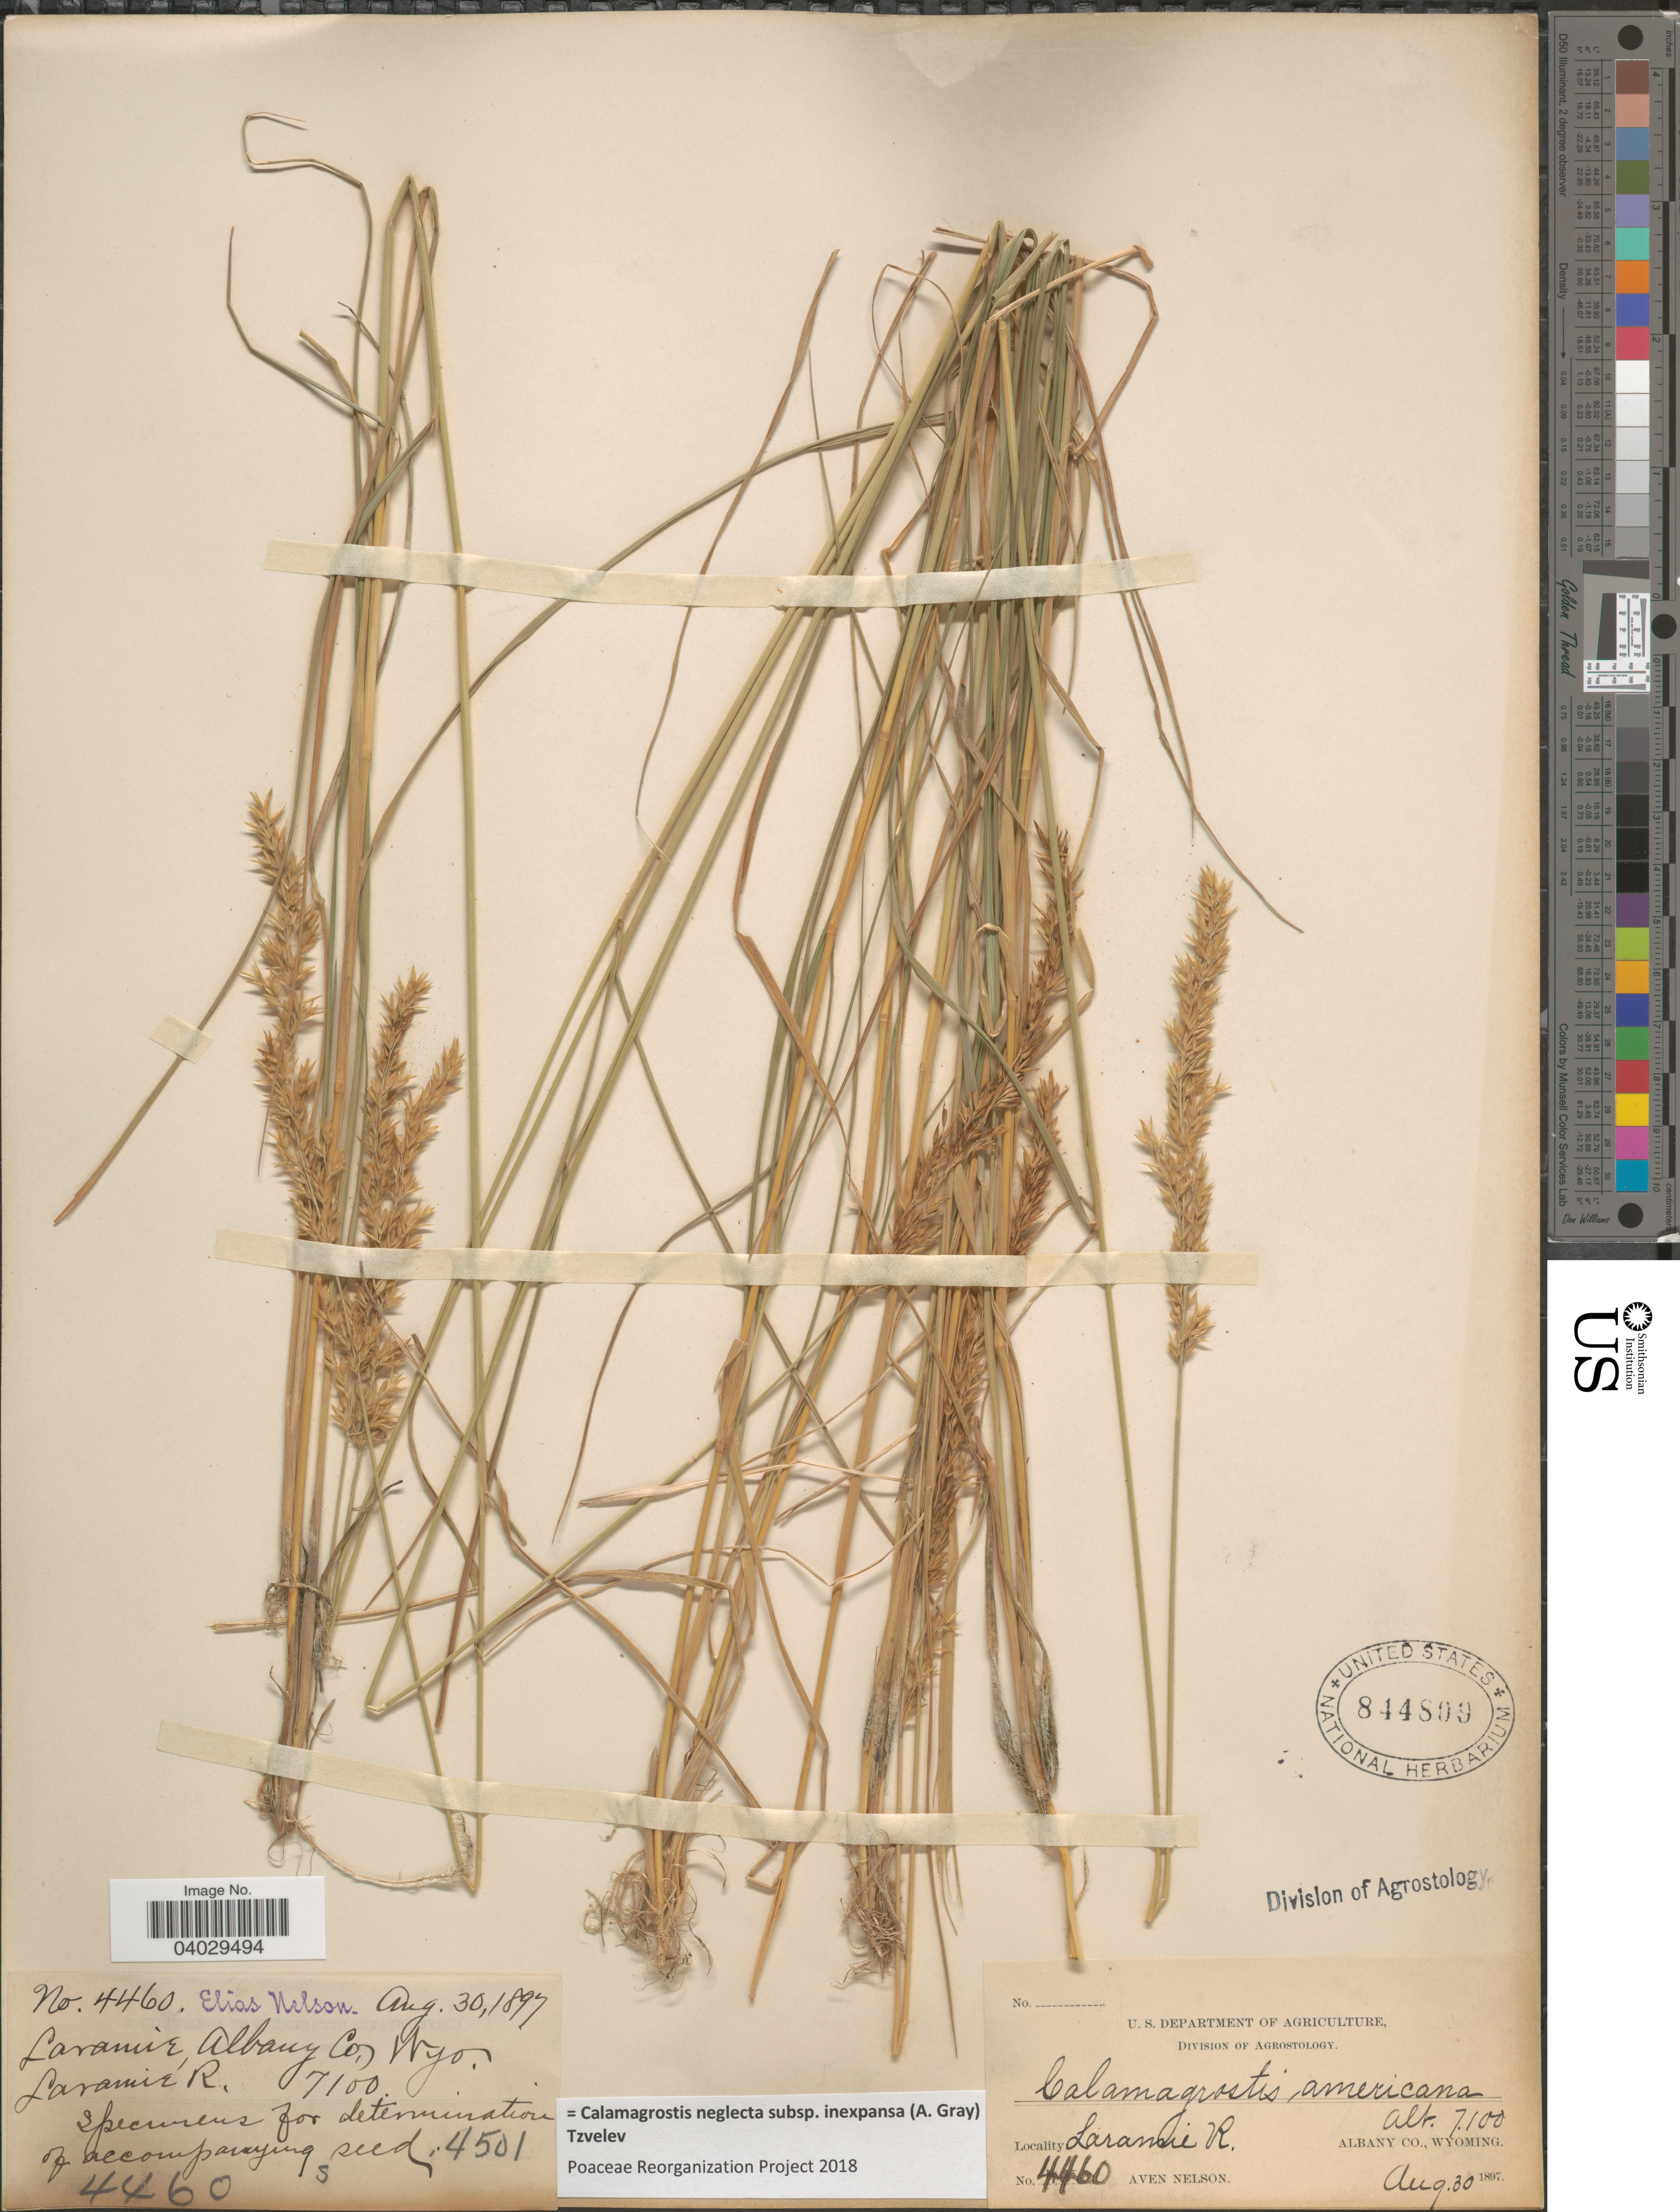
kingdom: Plantae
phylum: Tracheophyta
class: Liliopsida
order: Poales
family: Poaceae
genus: Calamagrostis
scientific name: Calamagrostis neglecta subsp. inexpansa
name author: (A. Gray) Tzvelev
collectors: A. Nelson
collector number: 4460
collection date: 1897-08-30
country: United States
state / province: Wyoming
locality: Laramie, Albany Co, Laramie R.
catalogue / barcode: US 844809